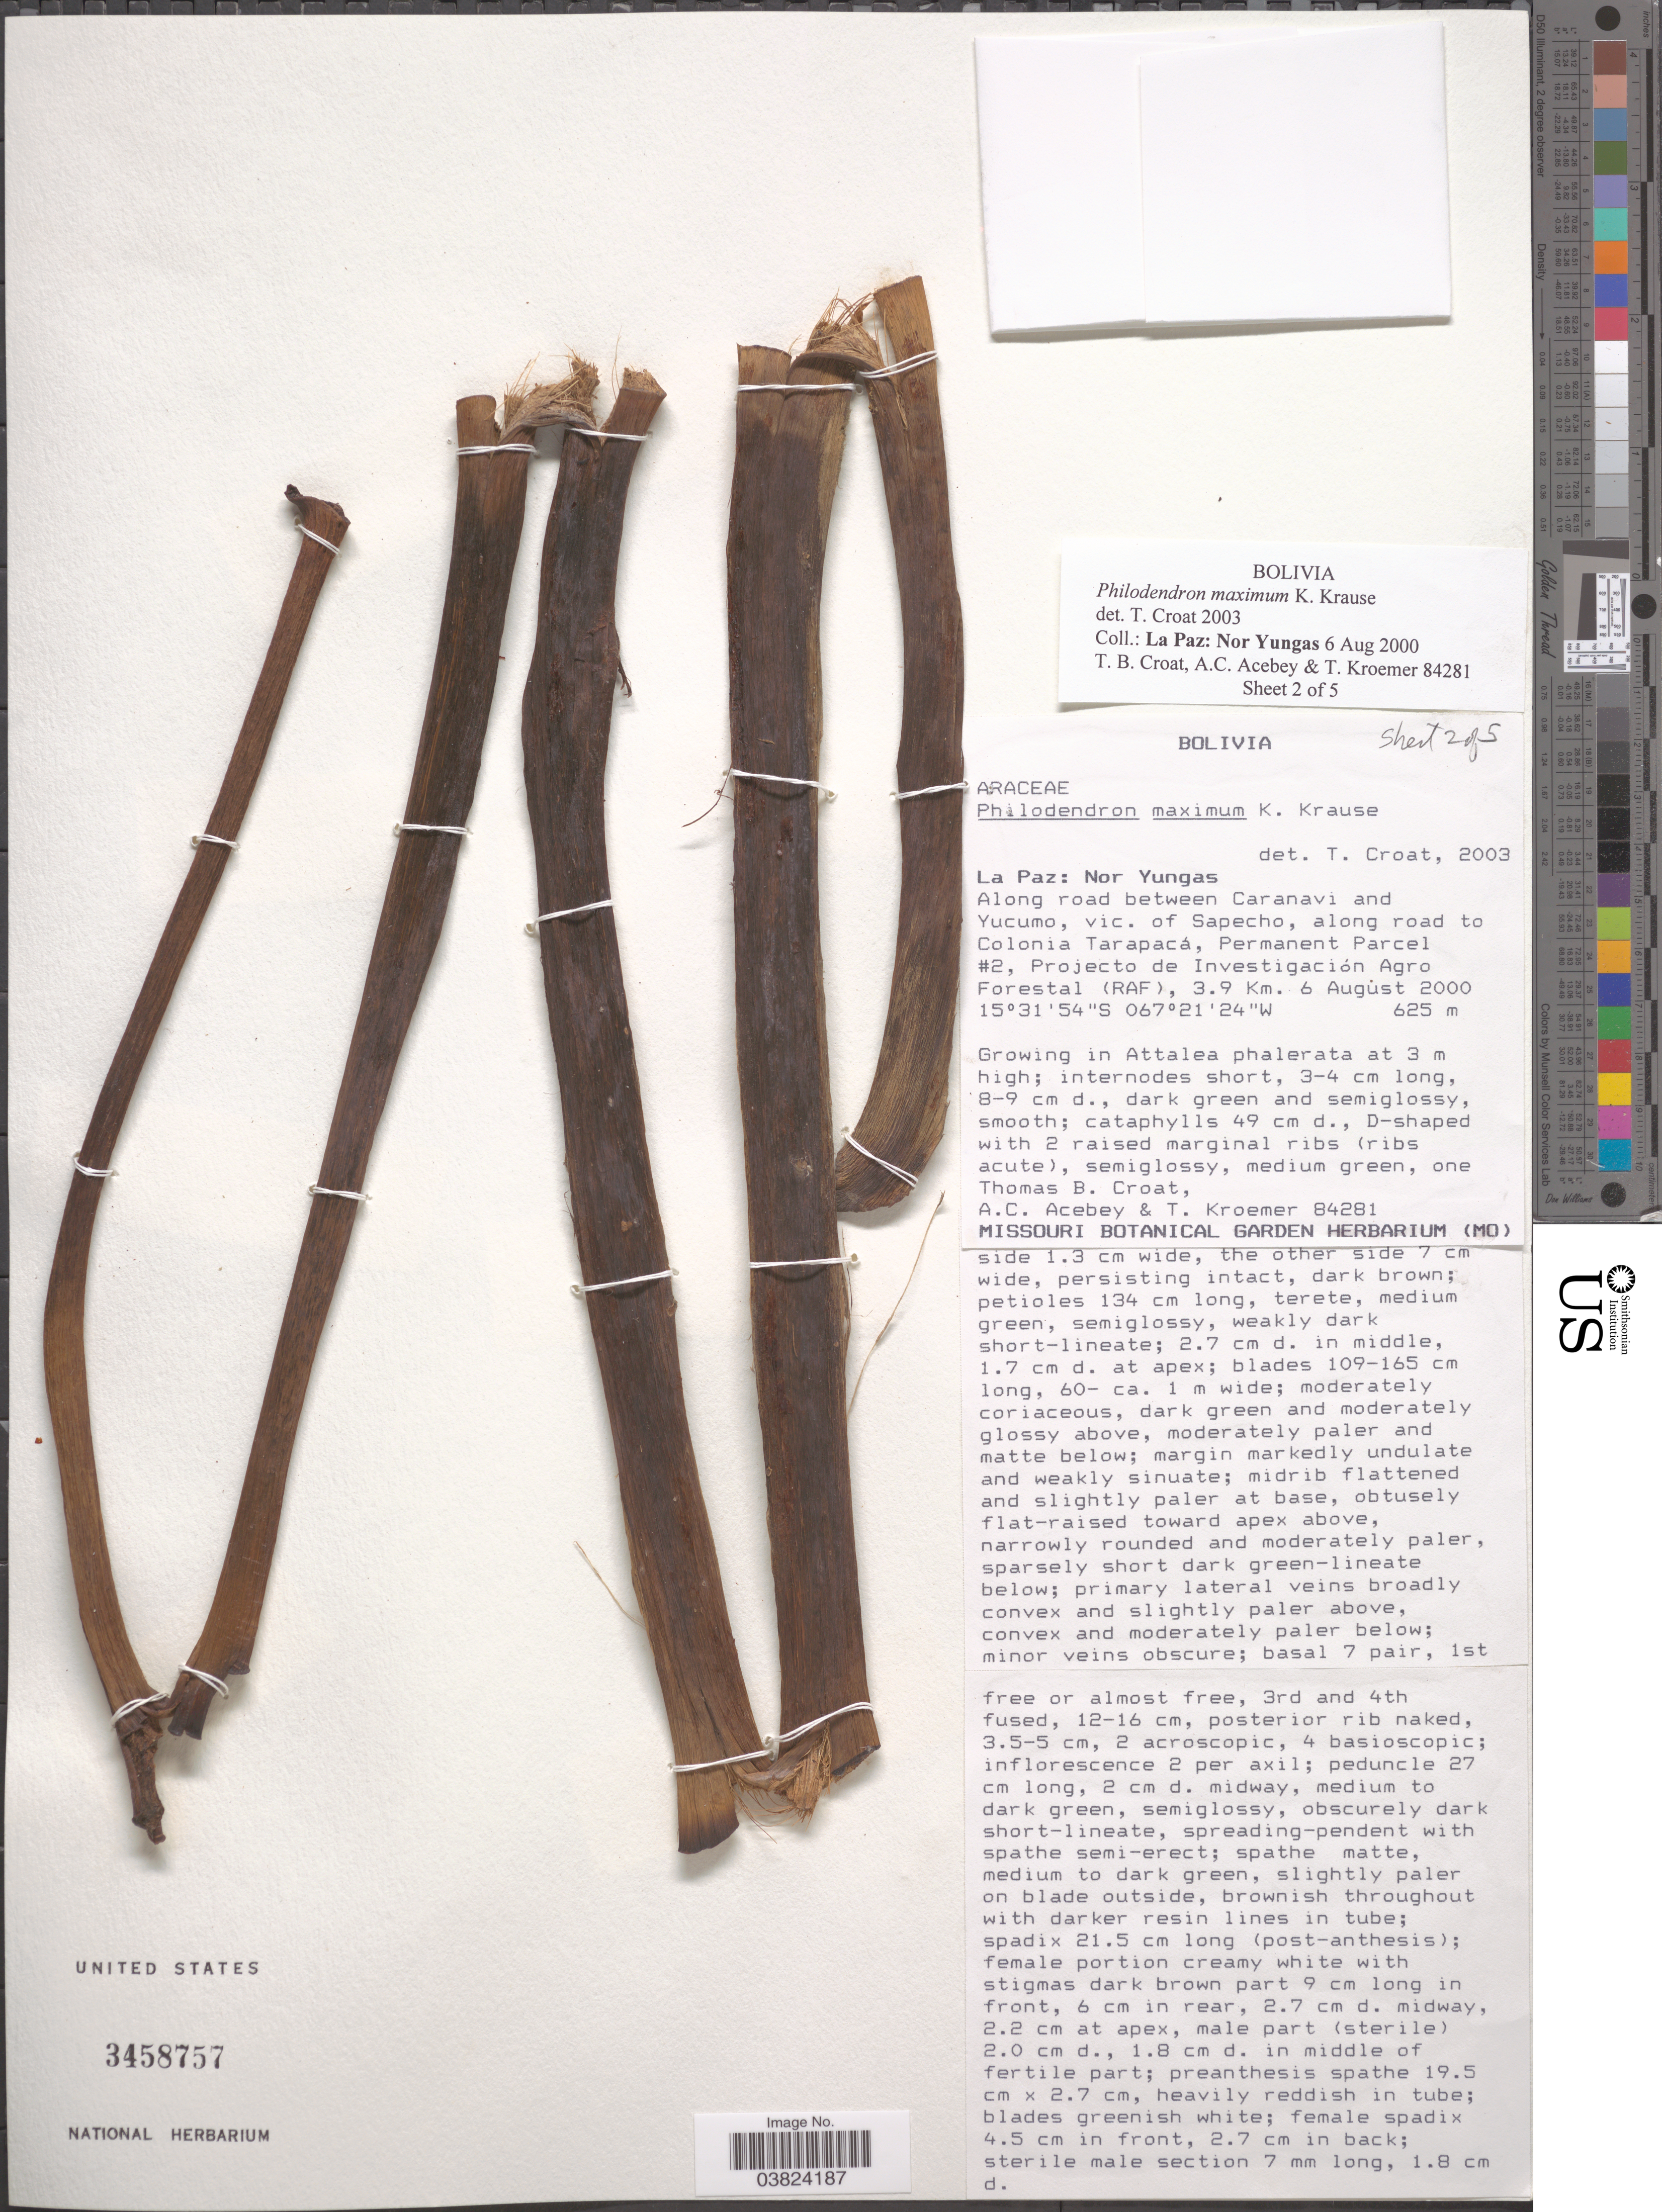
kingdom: Plantae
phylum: Tracheophyta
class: Liliopsida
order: Alismatales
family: Araceae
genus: Philodendron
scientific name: Philodendron maximum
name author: K. Krause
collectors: T. B. Croat, A. Acebey & T. Kroemer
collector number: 84281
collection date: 2000-08-06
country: Bolivia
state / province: La Paz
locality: Nor Yungas: Along road between Caranavi and Yucumo, vic. of Sapecho, along road to Colonia Tarapacá, Permanent Parcel #2, Projecto de Investigación Agro Forestal (RAF), 3.9 Km.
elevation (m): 625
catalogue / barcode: US 3458757